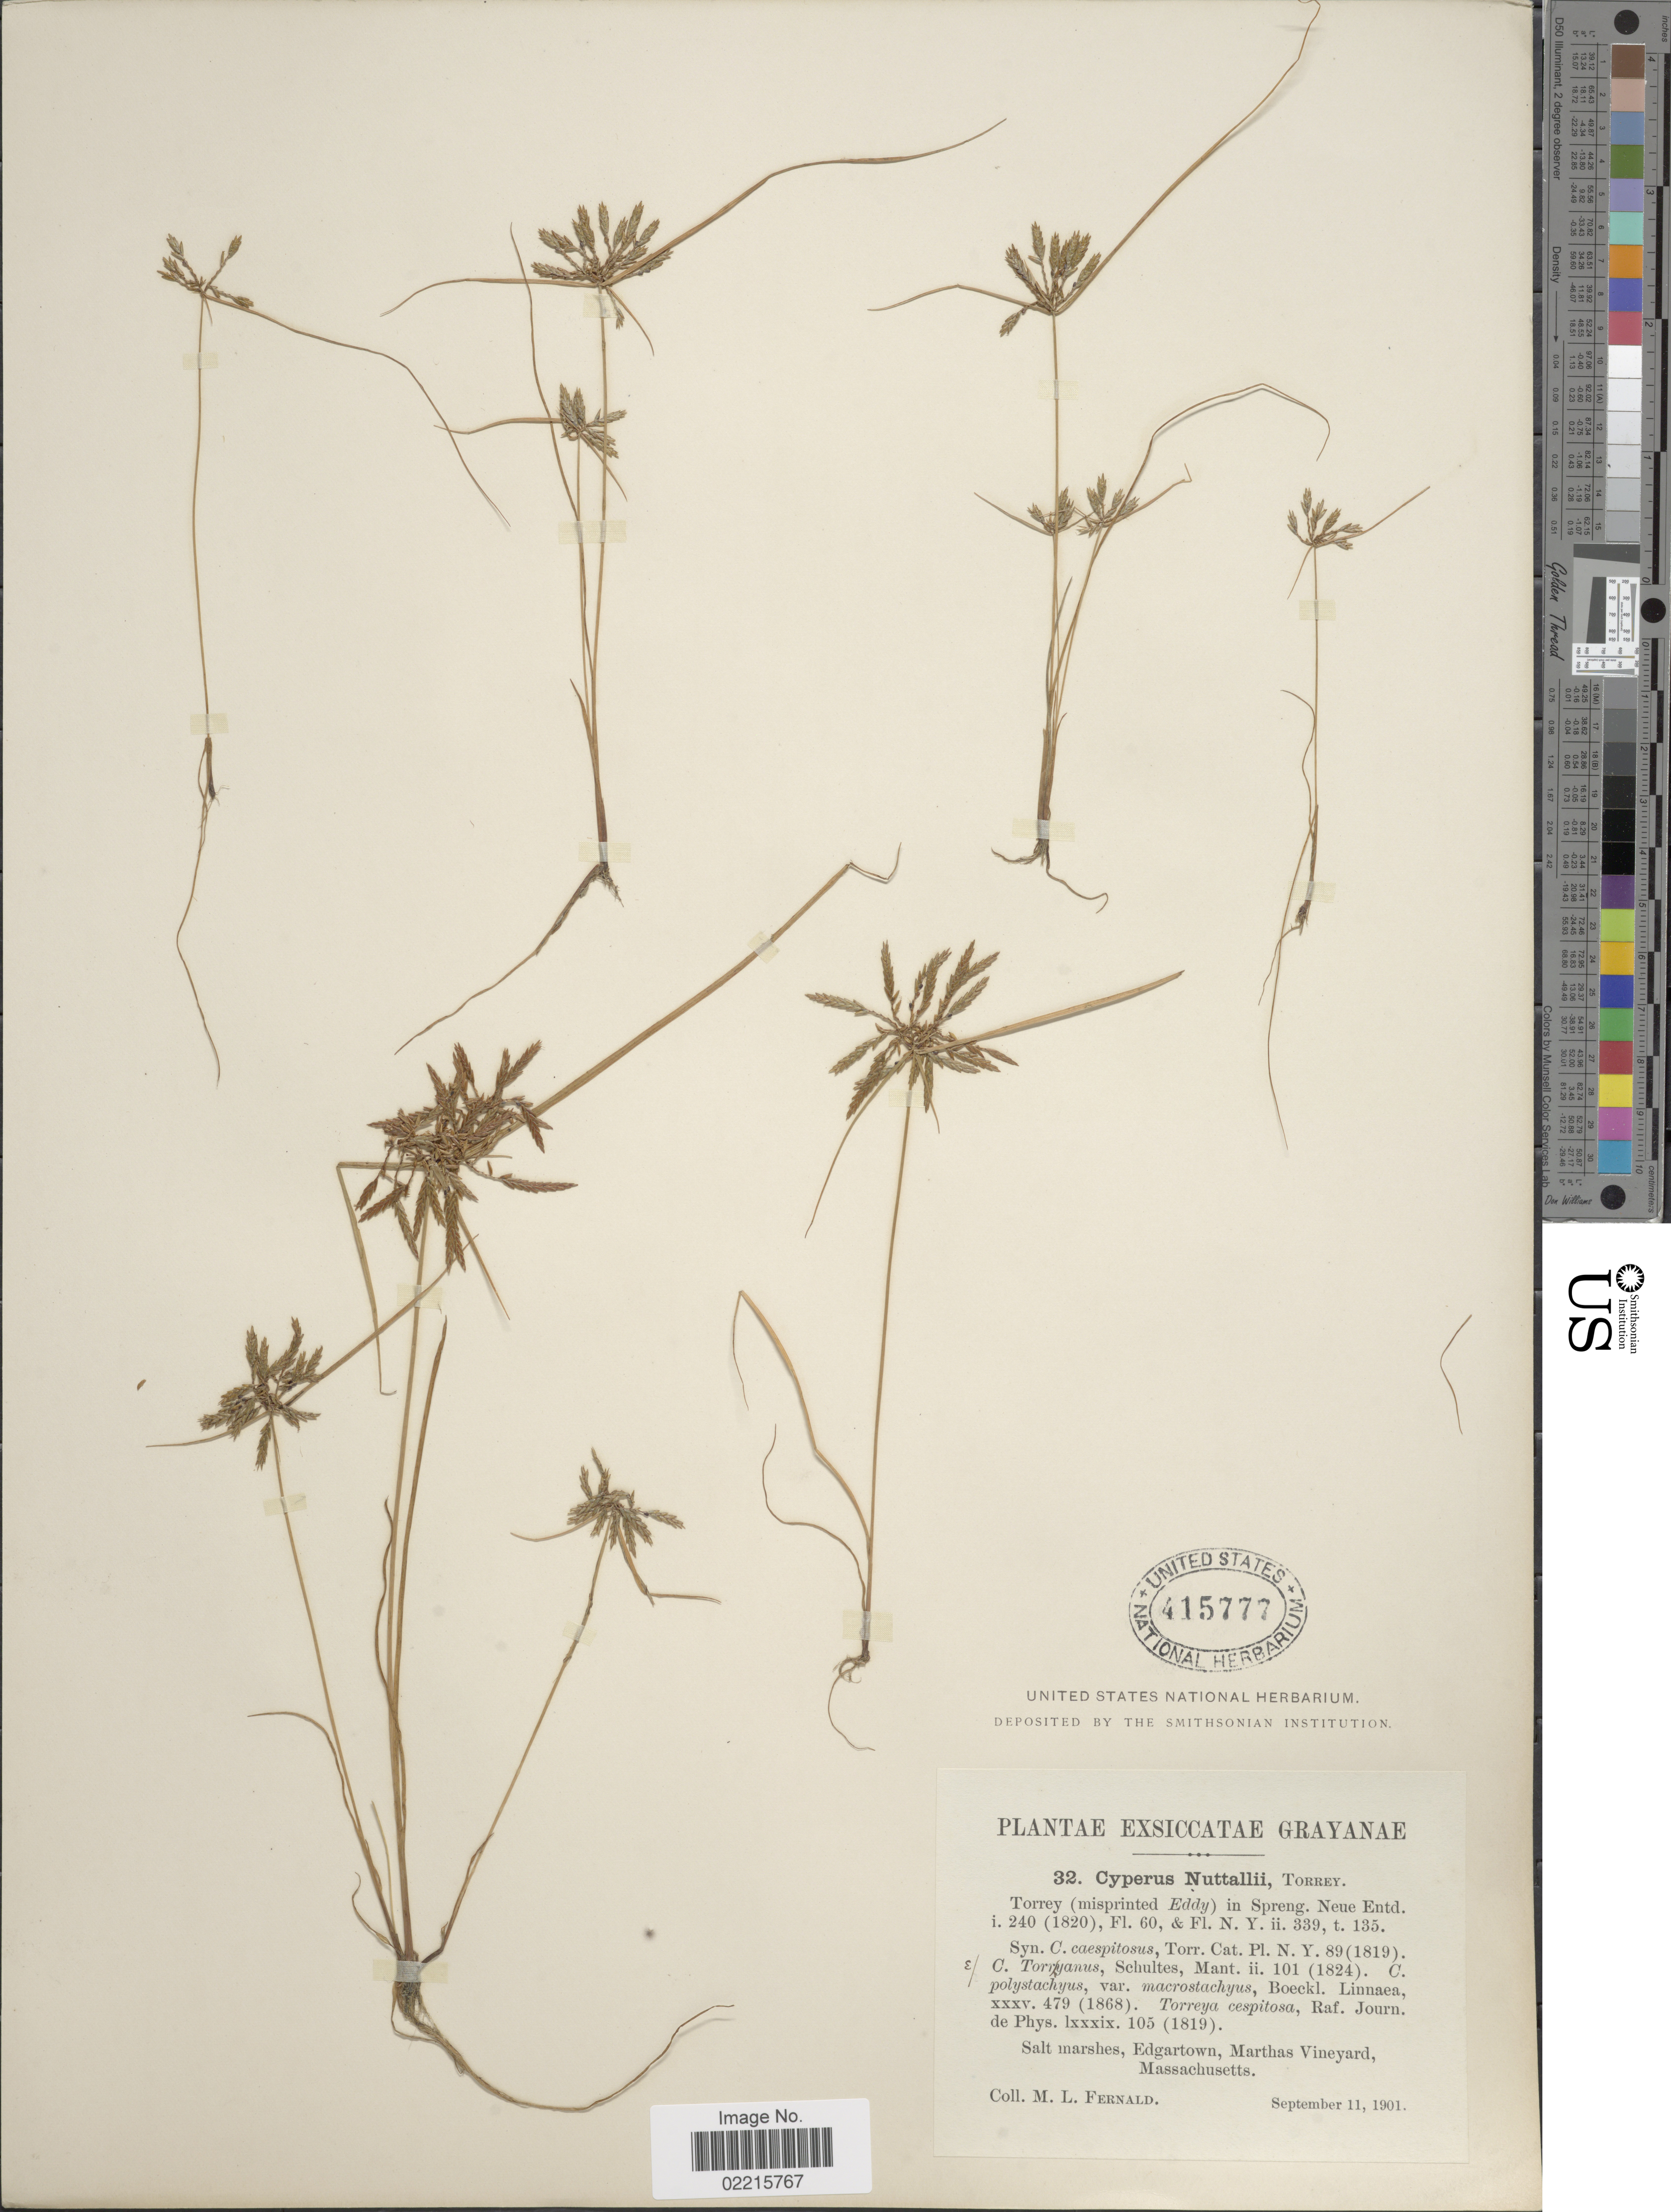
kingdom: Plantae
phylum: Tracheophyta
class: Liliopsida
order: Poales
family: Cyperaceae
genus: Cyperus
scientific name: Cyperus filicinus Vahl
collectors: M. L. Fernald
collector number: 32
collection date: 1901-09-11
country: United States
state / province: Massachusetts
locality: Edgartown, Marthas Vineyard. Grayanae [unsure placement]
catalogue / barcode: US 415777